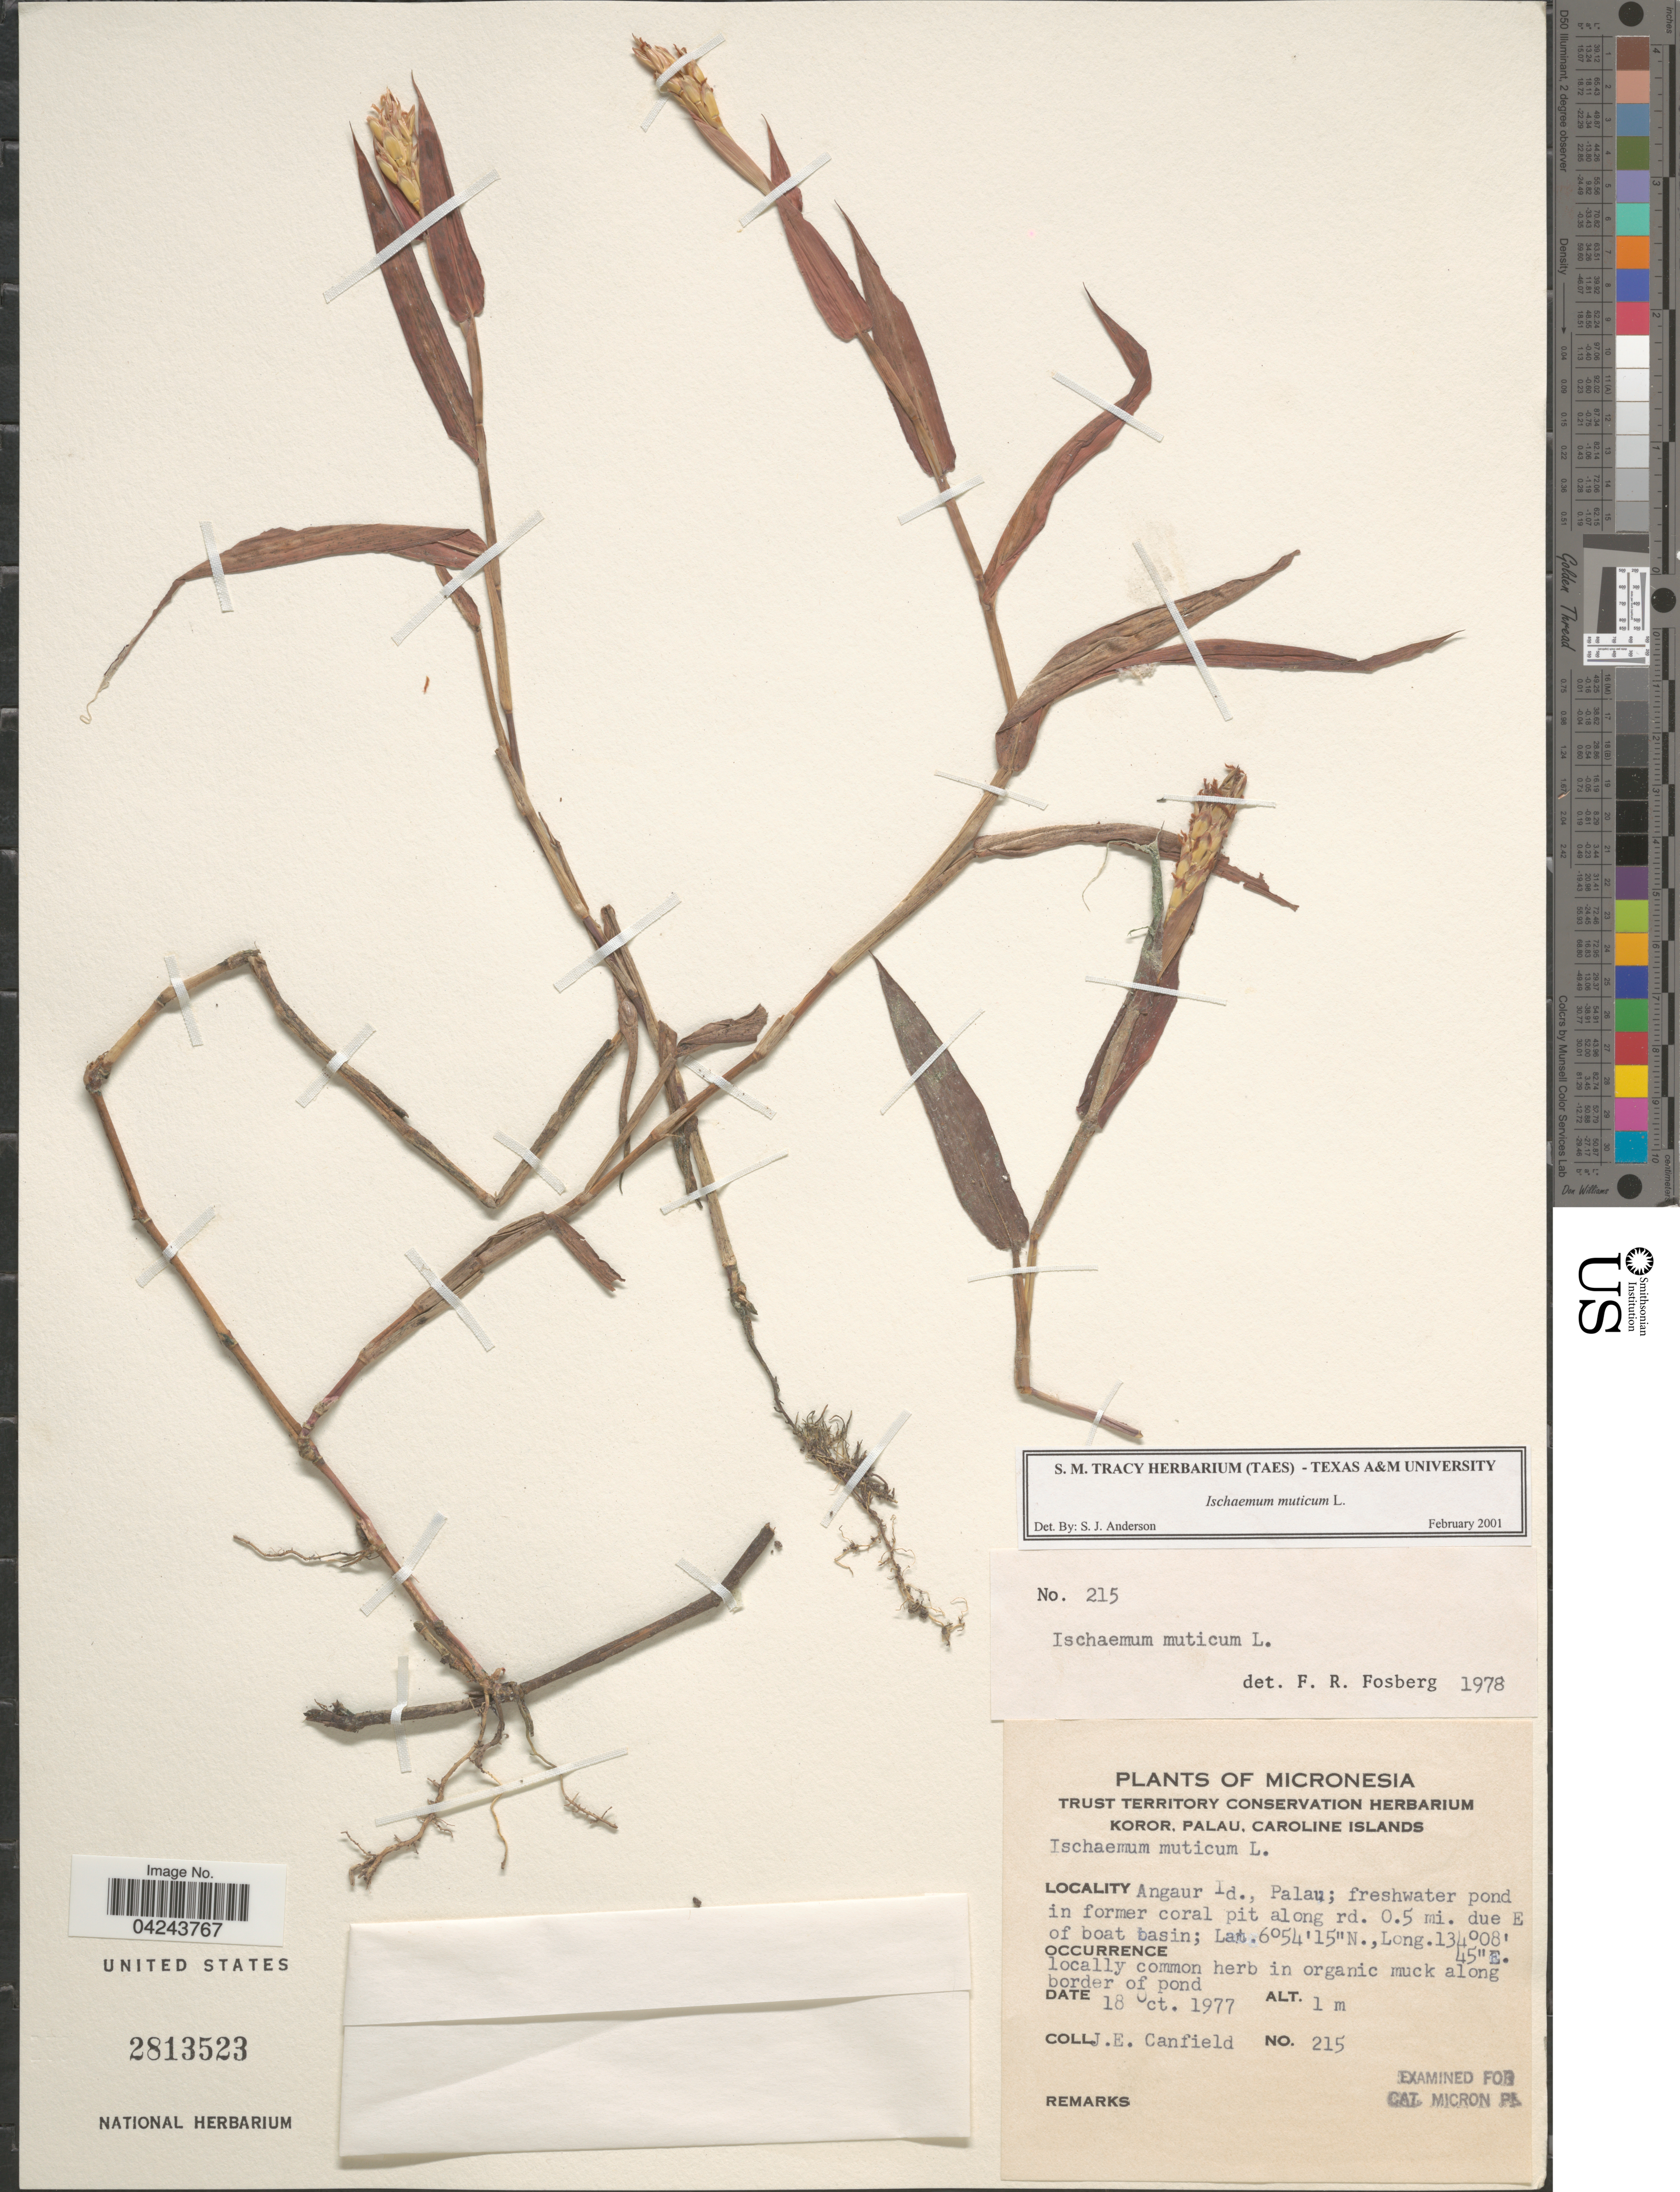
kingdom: Plantae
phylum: Tracheophyta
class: Liliopsida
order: Poales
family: Poaceae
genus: Ischaemum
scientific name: Ischaemum muticum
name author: L.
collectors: J. E. Canfield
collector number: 215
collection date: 1977-10-18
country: Palau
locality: Anguar Id., Palau; freshwater pond in former coral pit along rd. 0.5 mi. due E of boat basin.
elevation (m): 1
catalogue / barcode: US 2813523